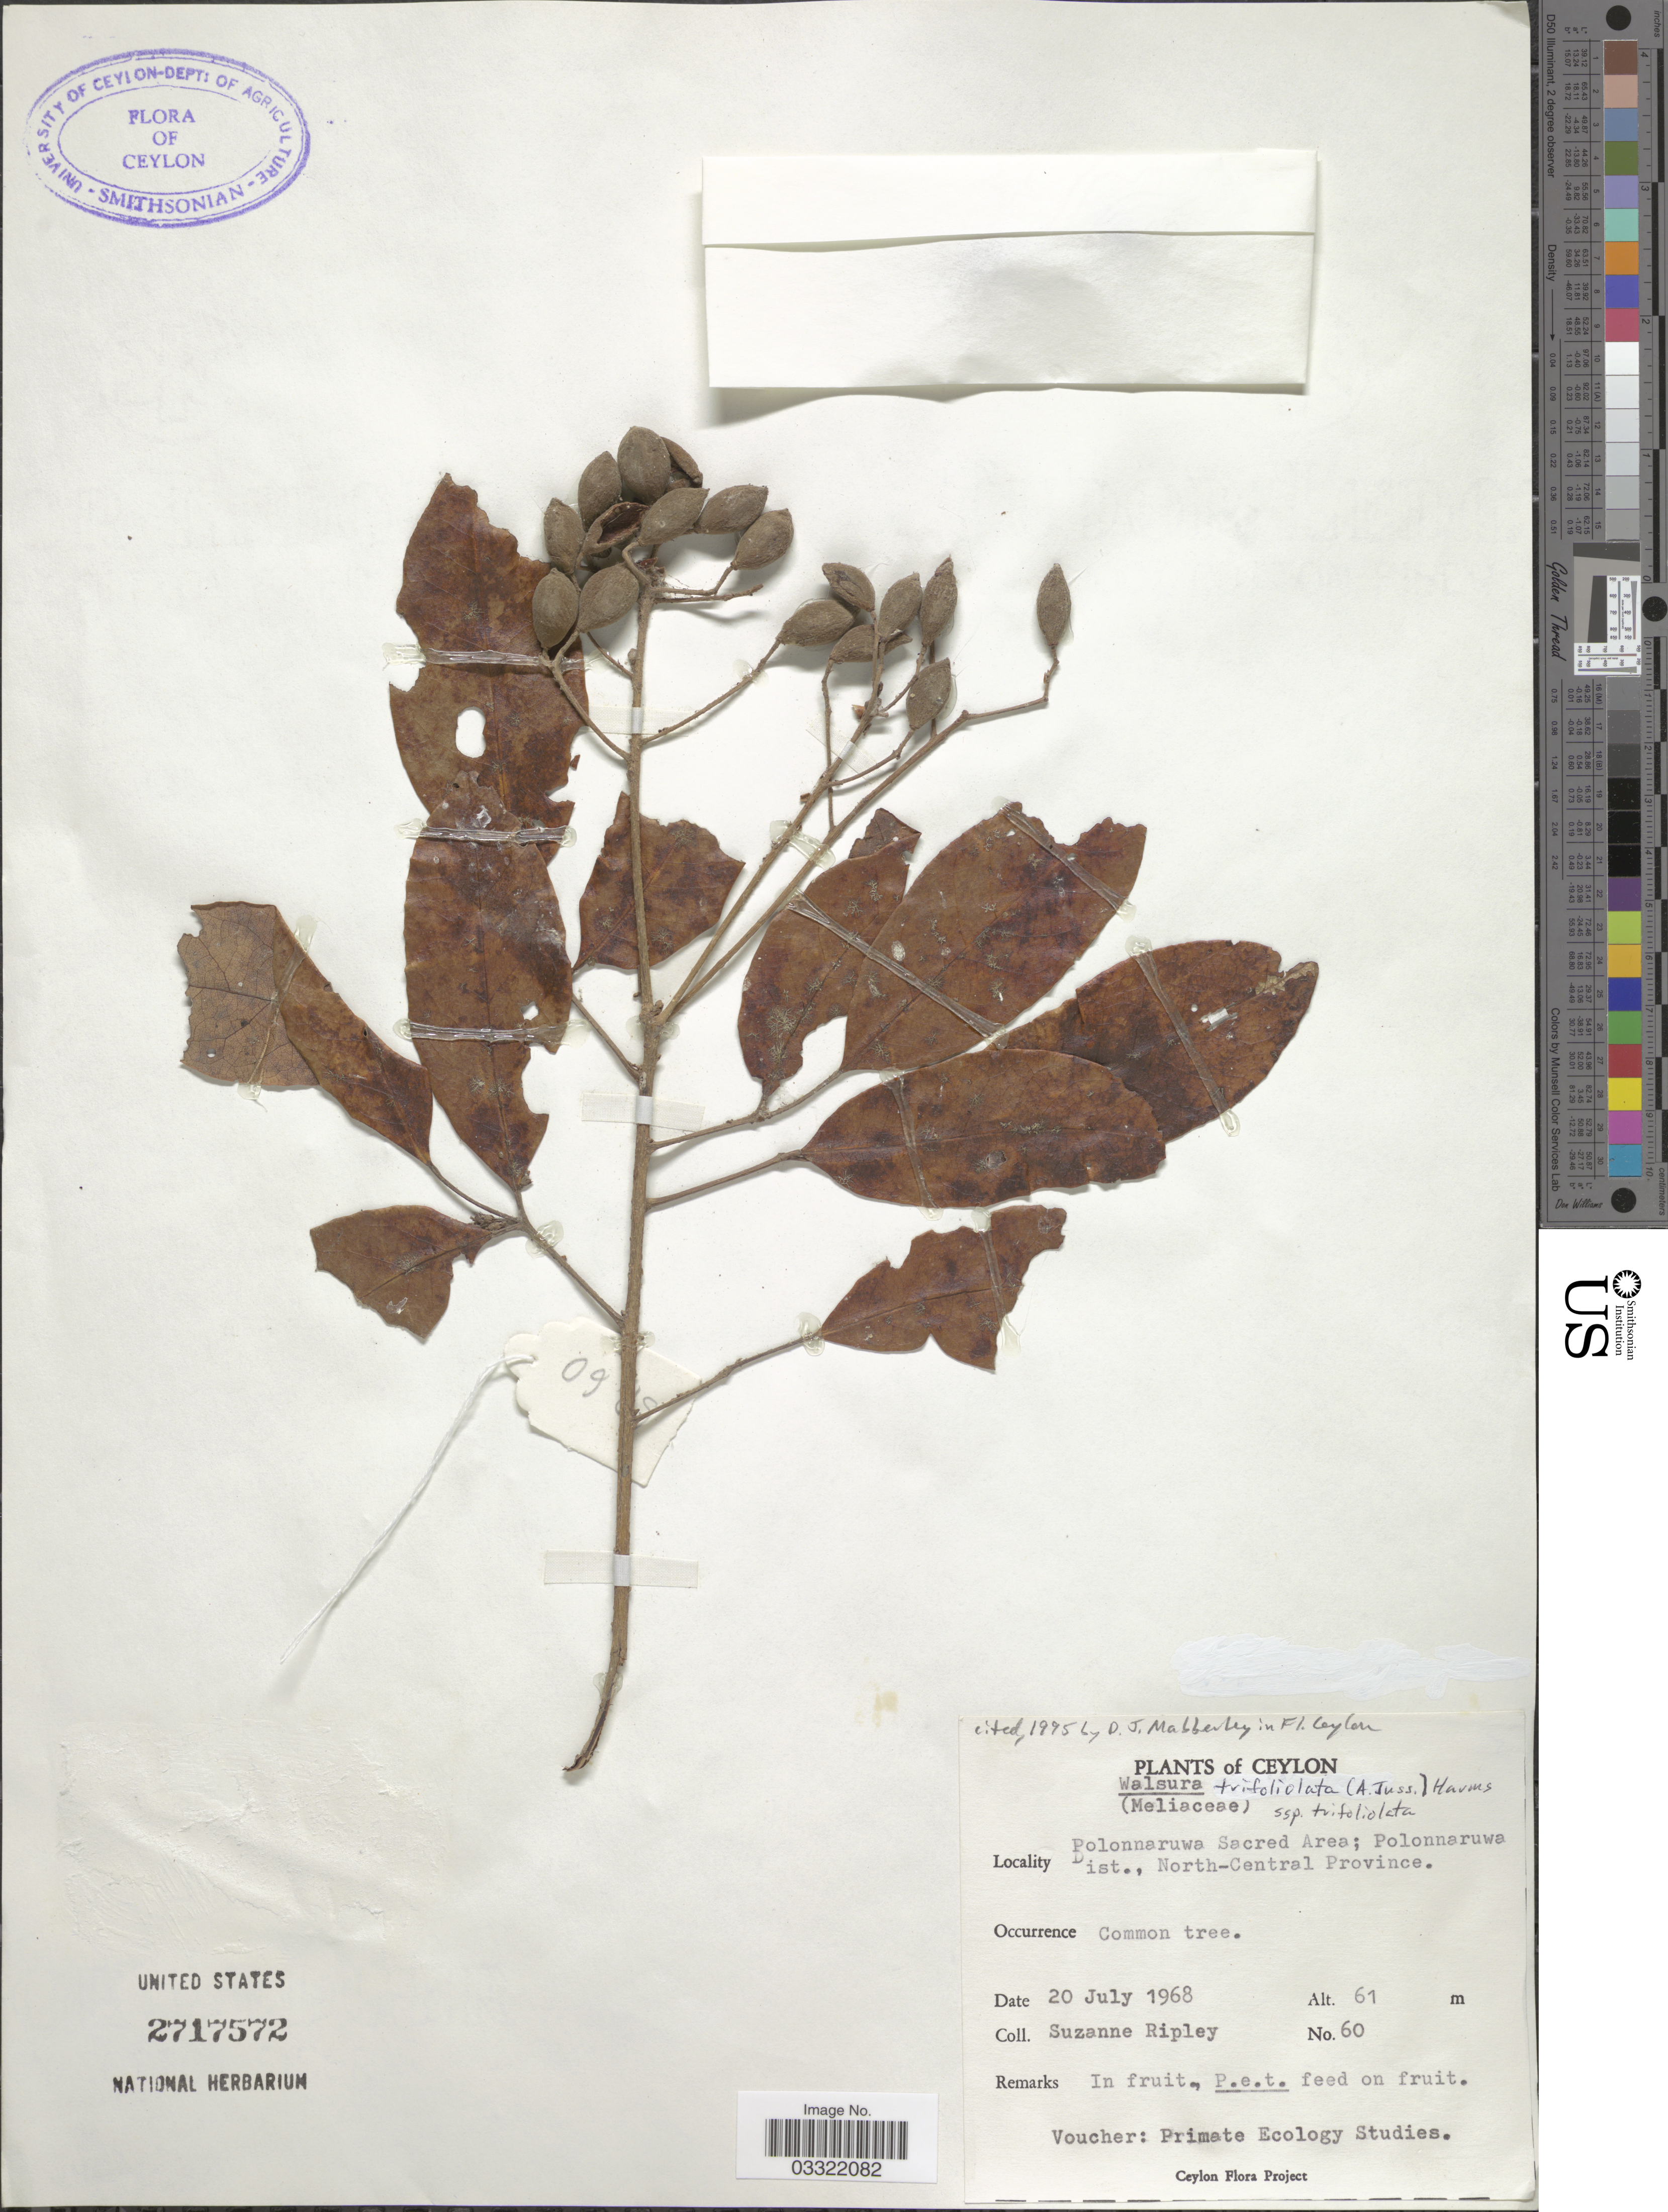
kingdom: Plantae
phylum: Tracheophyta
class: Magnoliopsida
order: Sapindales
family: Meliaceae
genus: Walsura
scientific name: Walsura trifoliolata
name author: (A. Juss.) Harms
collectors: S. Ripley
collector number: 60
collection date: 1968-07-20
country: Sri Lanka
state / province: North Central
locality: Ceylon, Plonnaruwa Sacred Area; Polonnaruwa Dist.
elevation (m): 61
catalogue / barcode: US 2717572